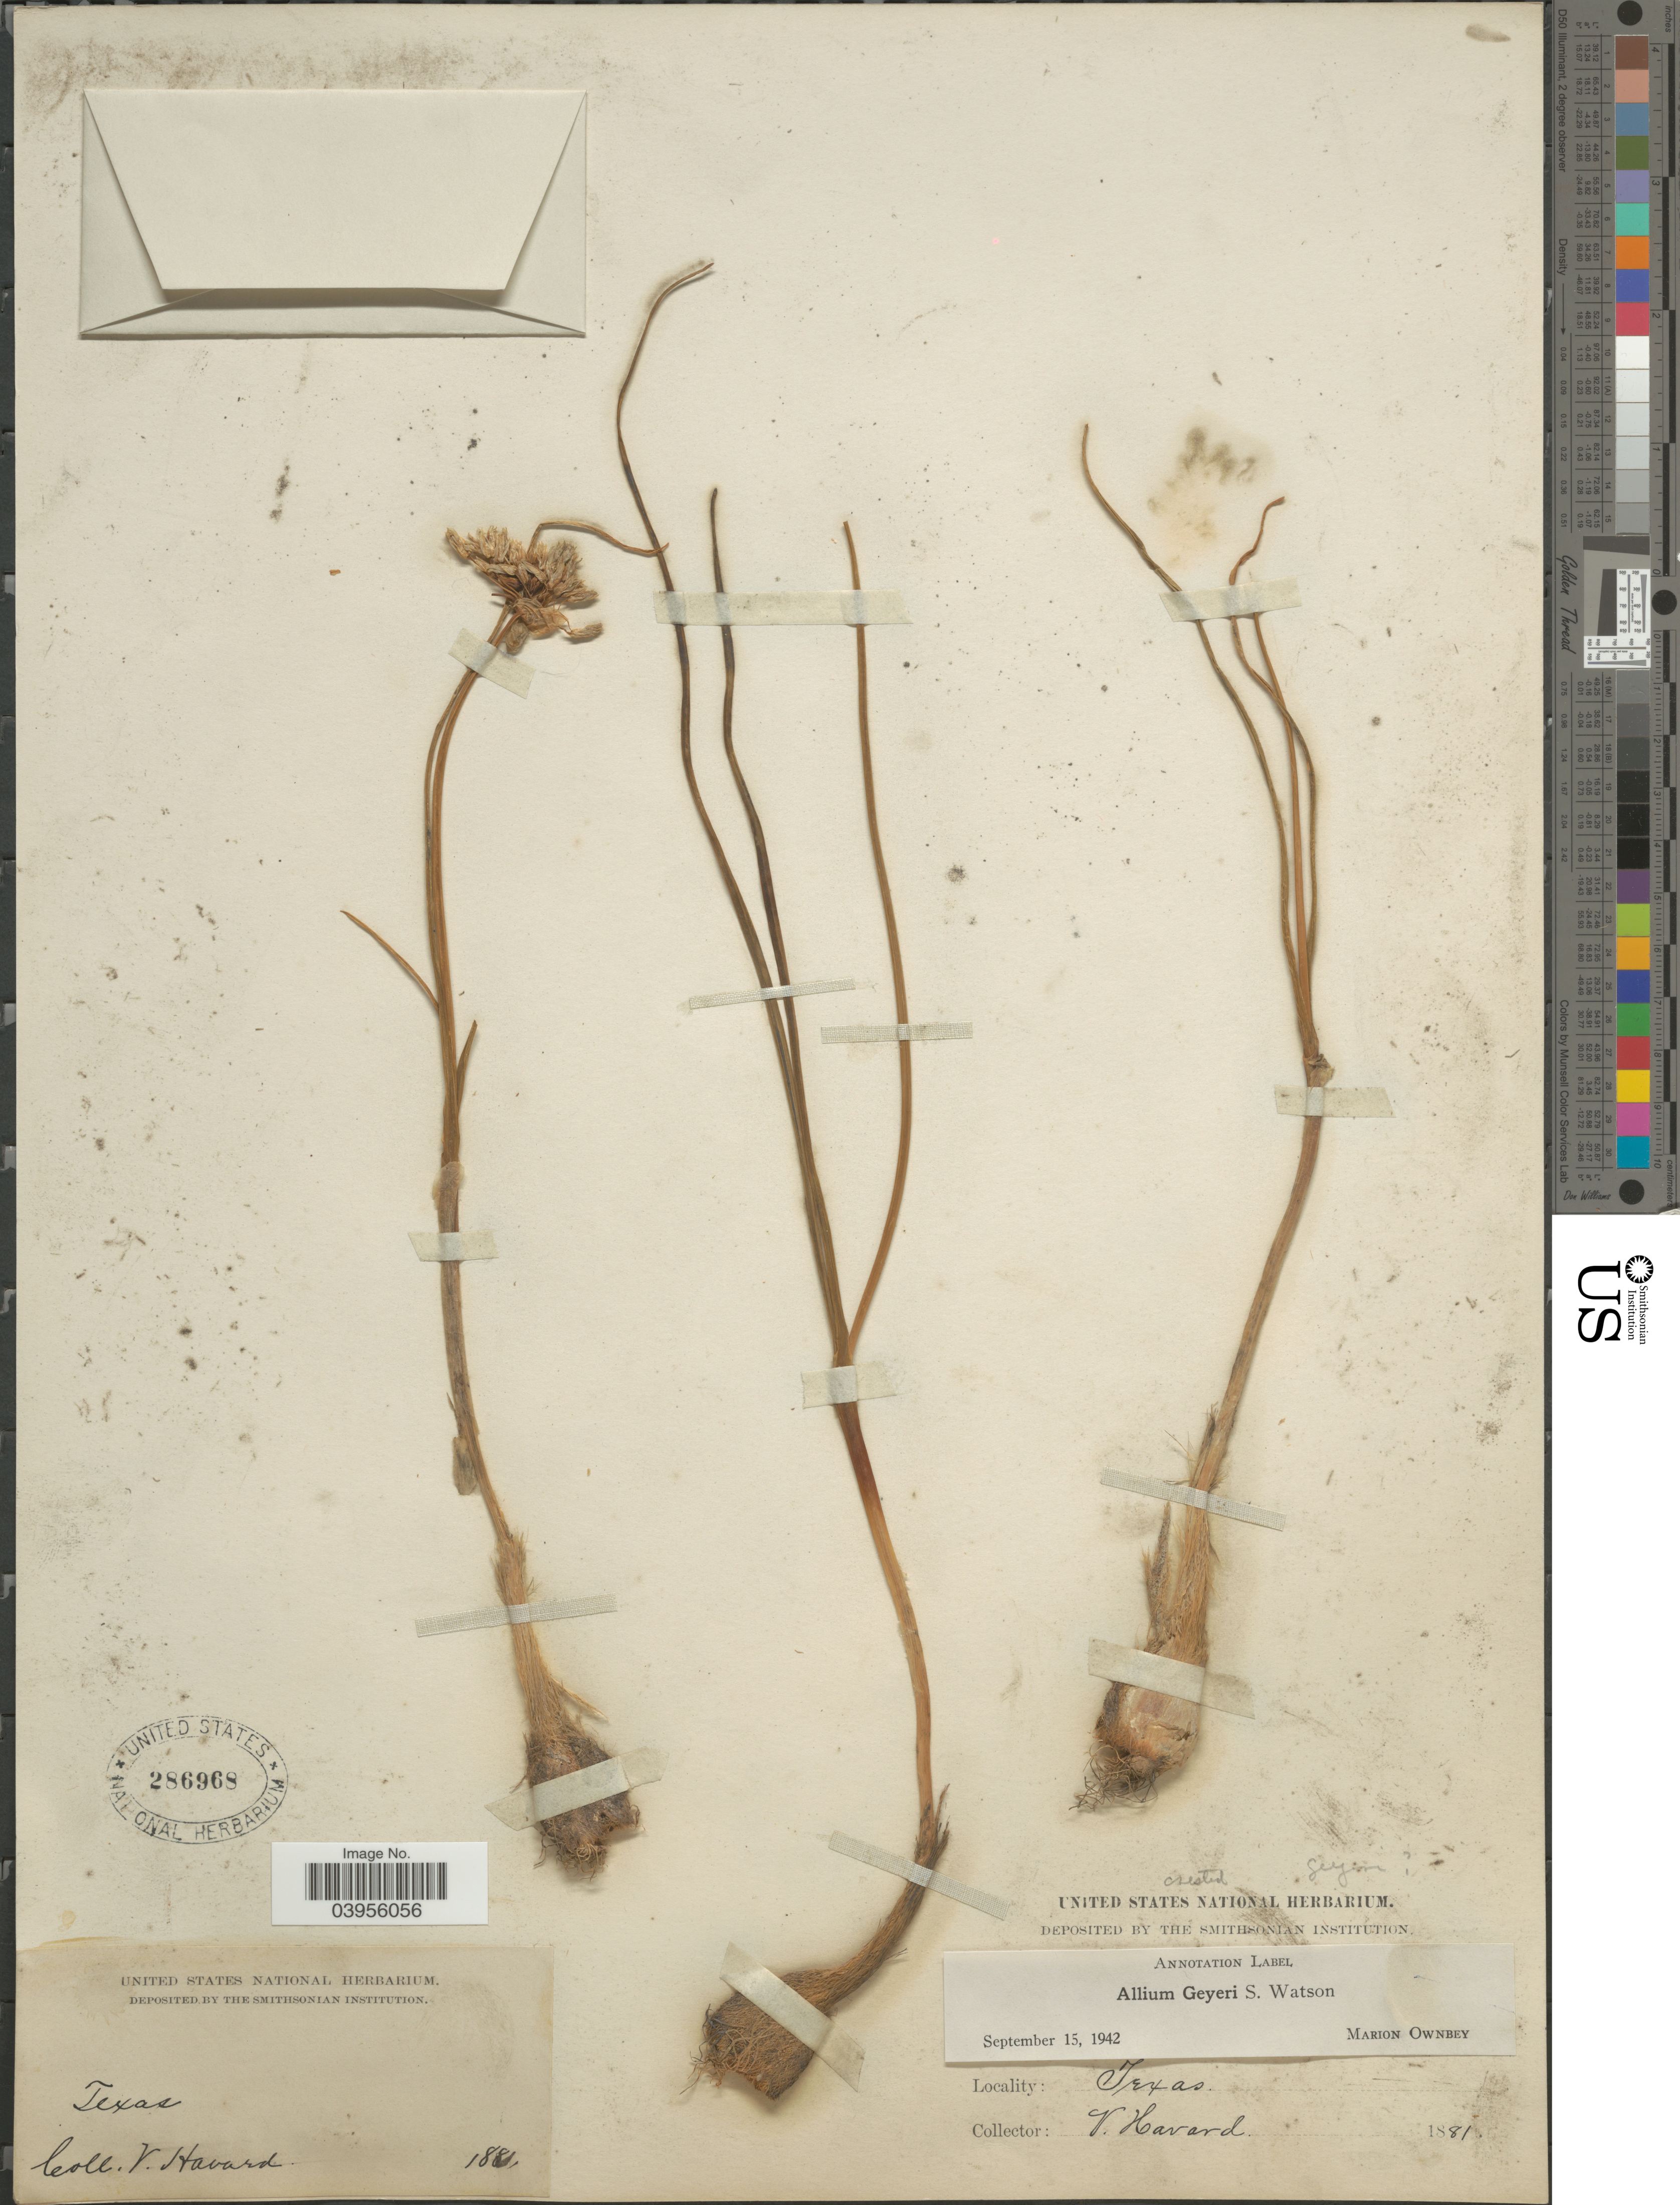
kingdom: Plantae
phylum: Tracheophyta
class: Liliopsida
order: Asparagales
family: Amaryllidaceae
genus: Allium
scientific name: Allium geyeri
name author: S. Watson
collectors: V. Havard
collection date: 1881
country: United States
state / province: Texas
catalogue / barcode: US 286968